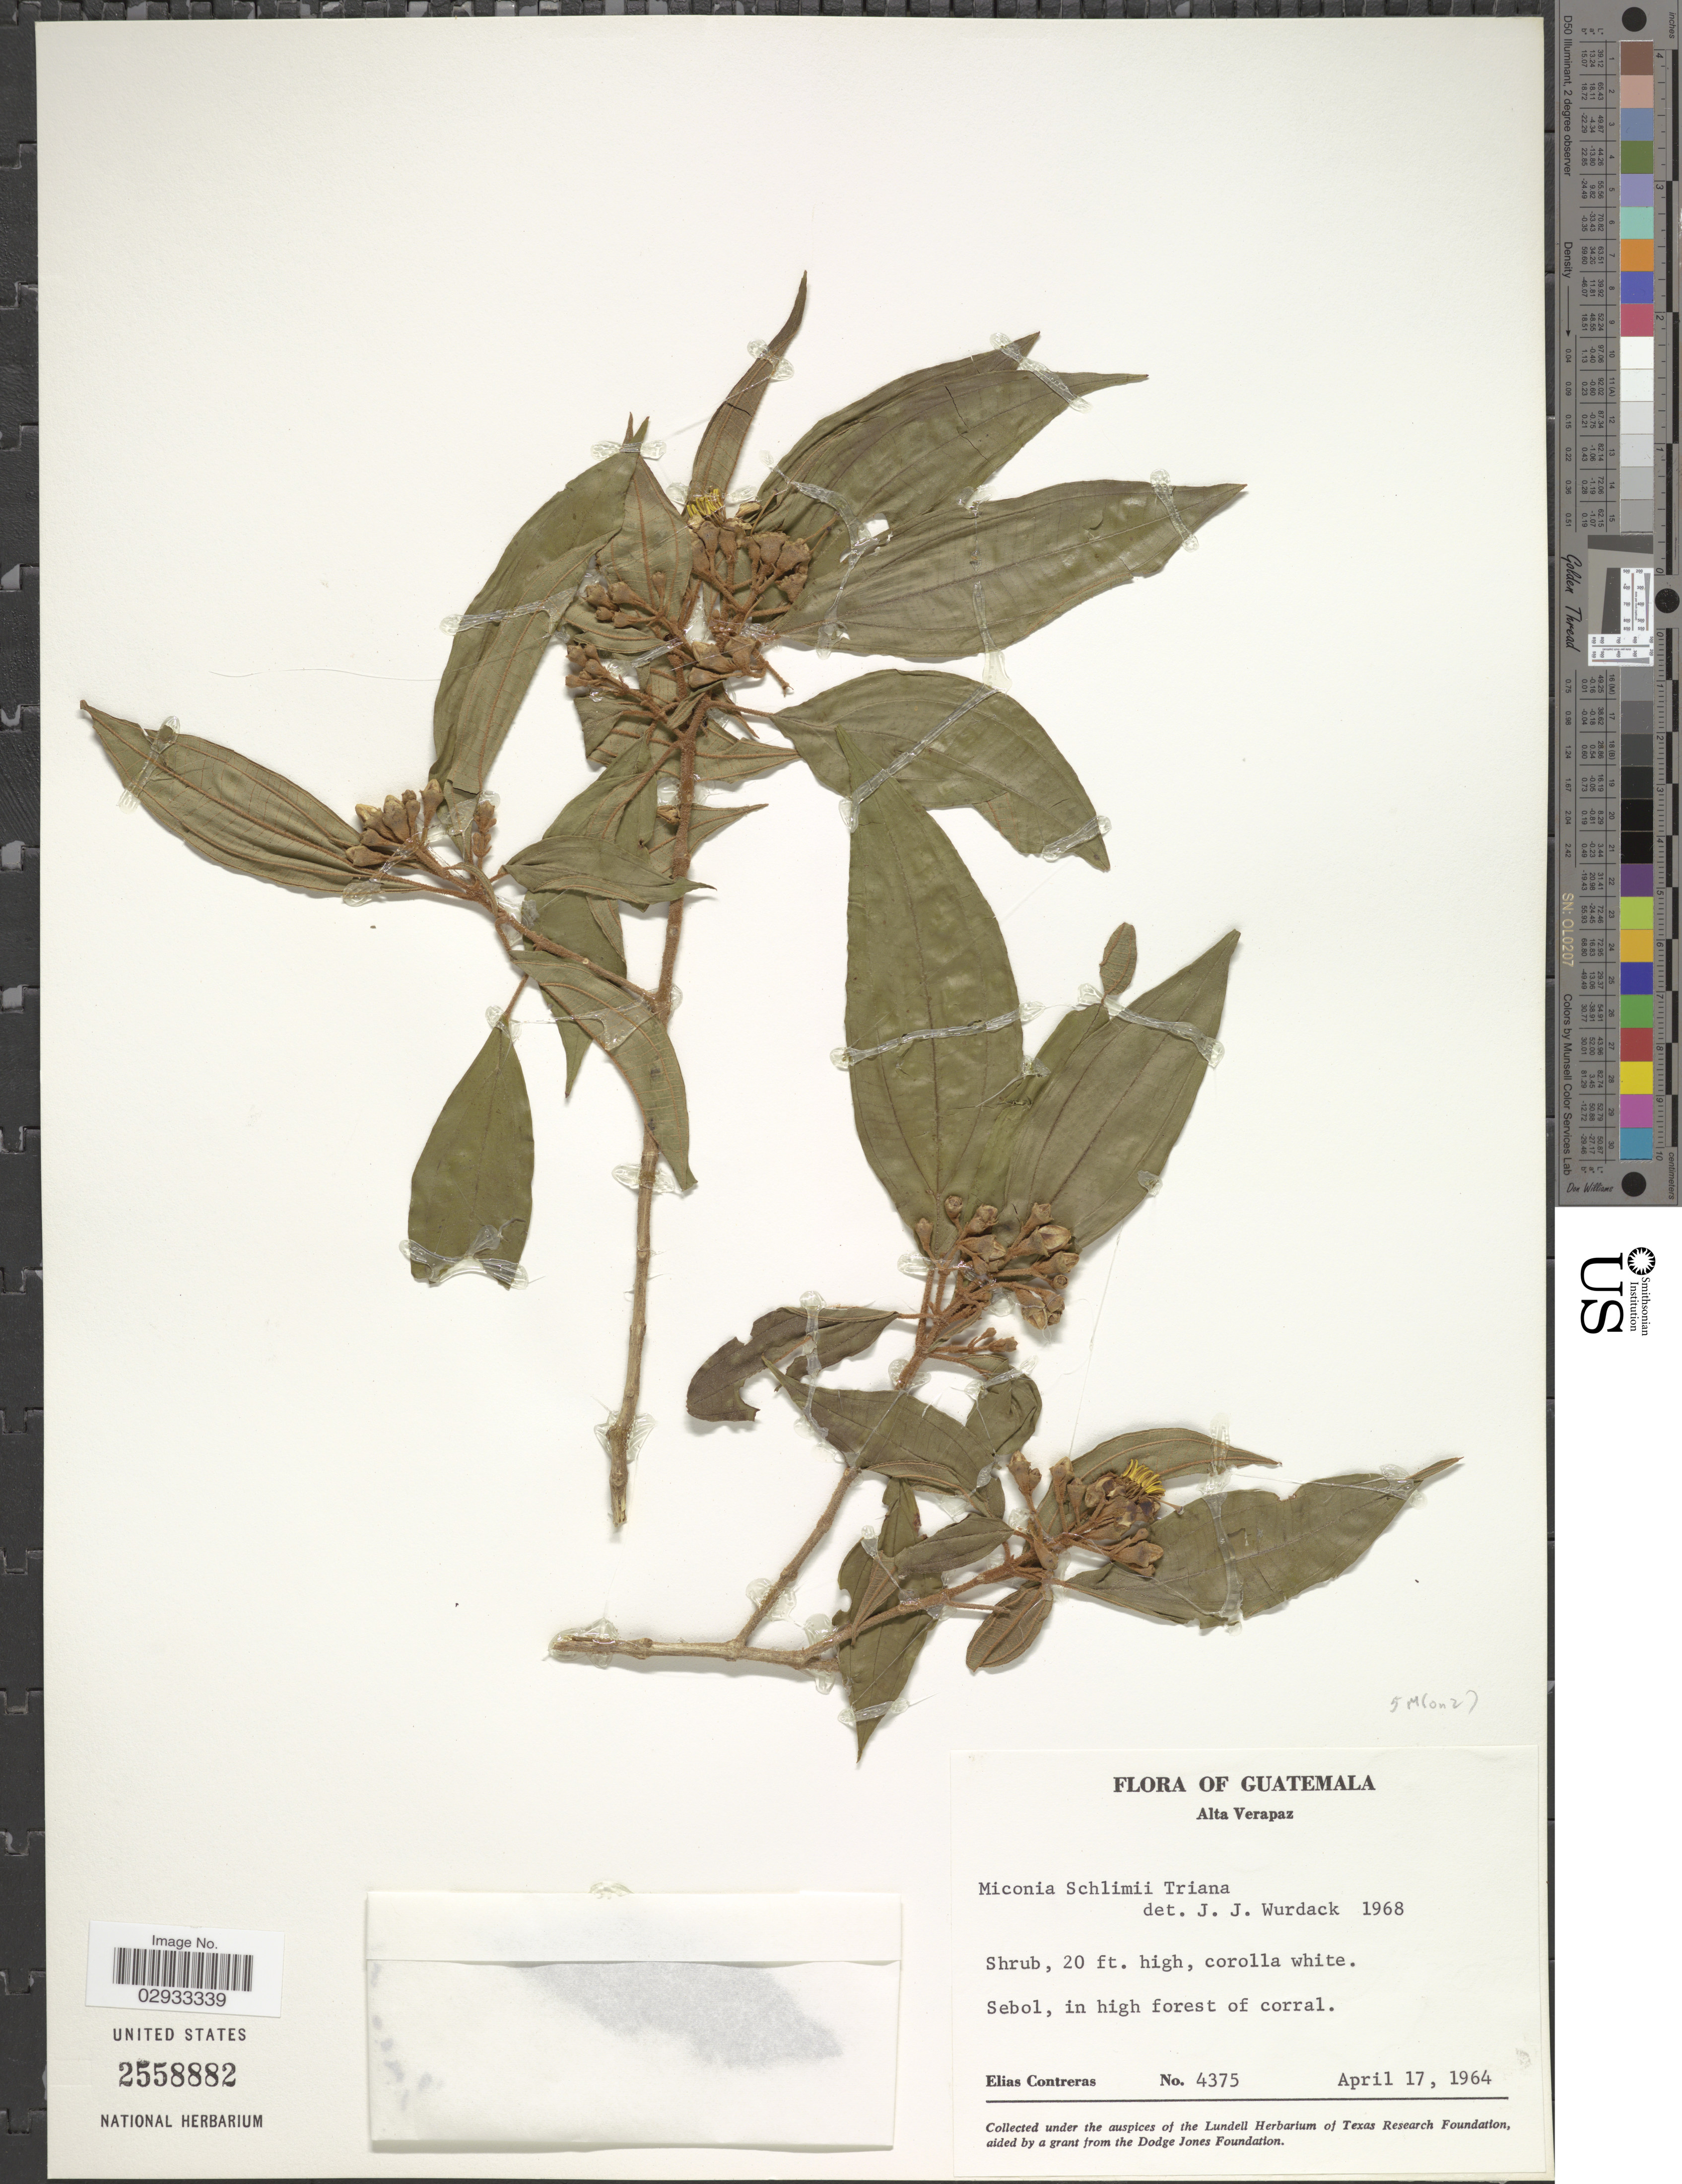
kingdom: Plantae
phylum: Tracheophyta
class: Magnoliopsida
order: Myrtales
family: Melastomataceae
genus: Miconia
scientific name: Miconia schlimii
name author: Triana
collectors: E. Contreras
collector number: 4375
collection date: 1964-04-17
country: Guatemala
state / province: Alta Verapaz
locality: Sebol.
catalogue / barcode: US 2558882